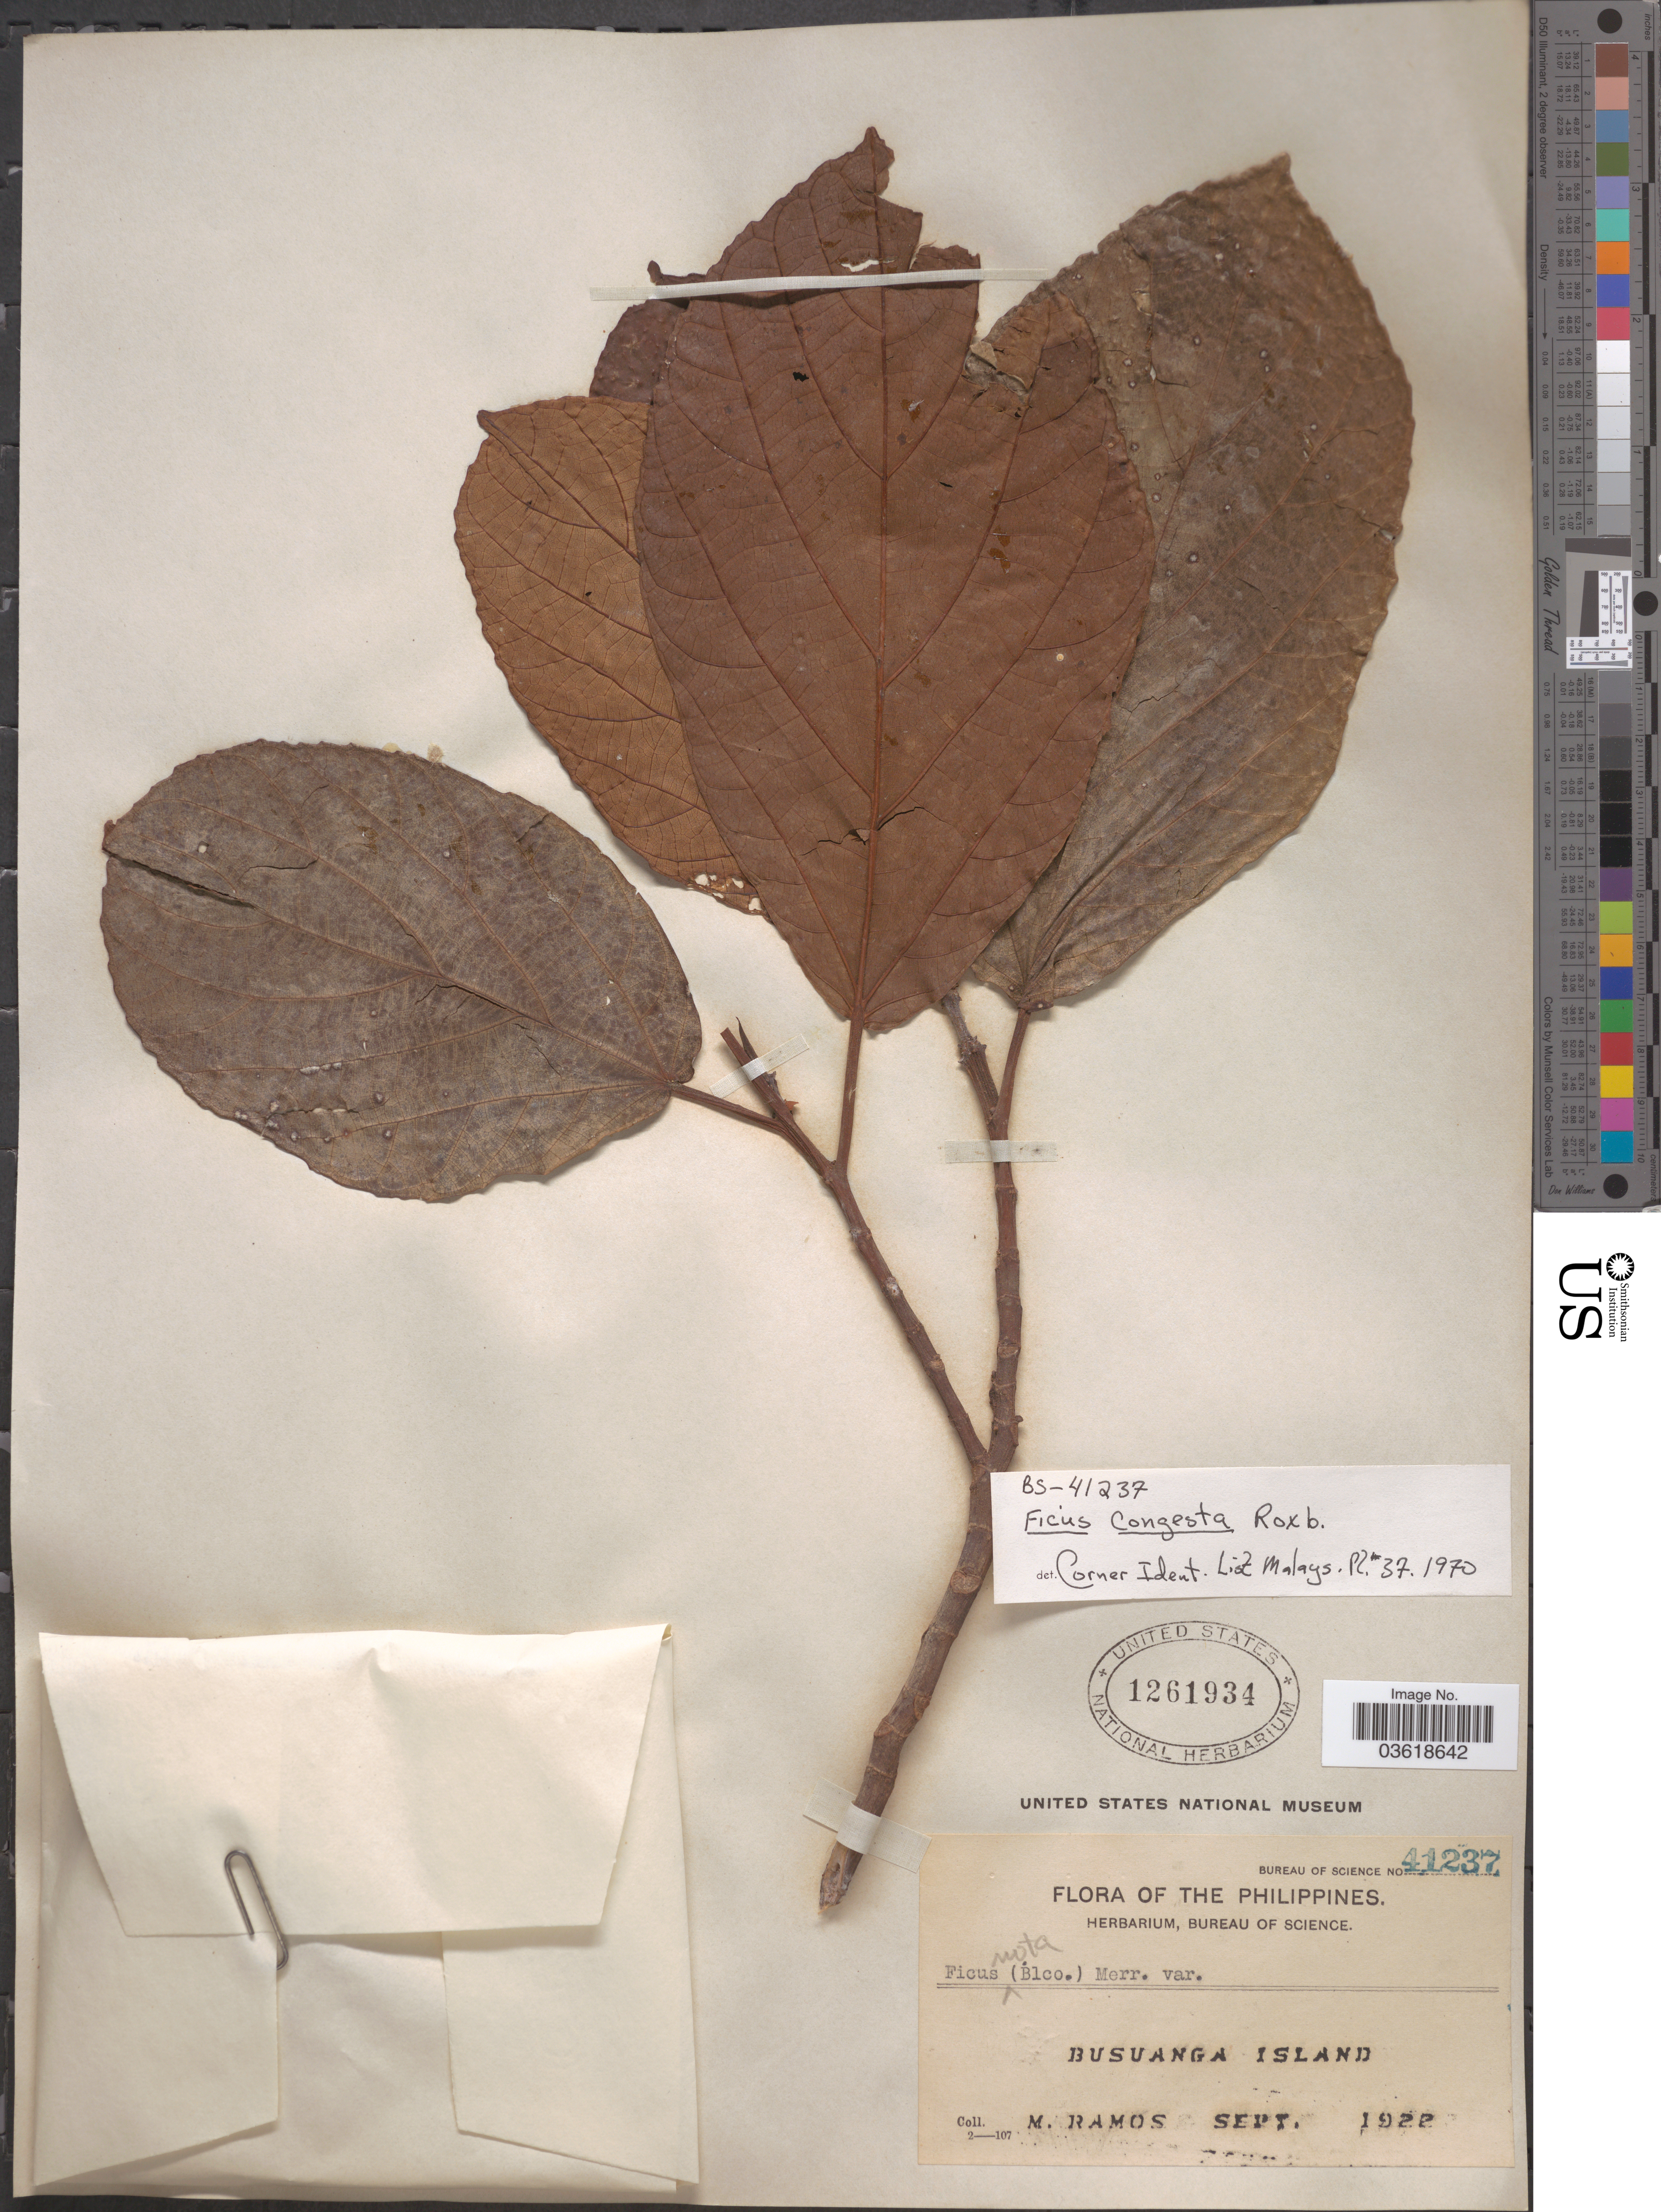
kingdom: Plantae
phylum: Tracheophyta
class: Magnoliopsida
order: Rosales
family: Moraceae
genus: Ficus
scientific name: Ficus congesta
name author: Roxb.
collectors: M. Ramos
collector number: Bureau of Science 41237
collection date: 1922-09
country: Philippines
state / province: Mimaropa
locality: Busuanga Island.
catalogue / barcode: US 1261934